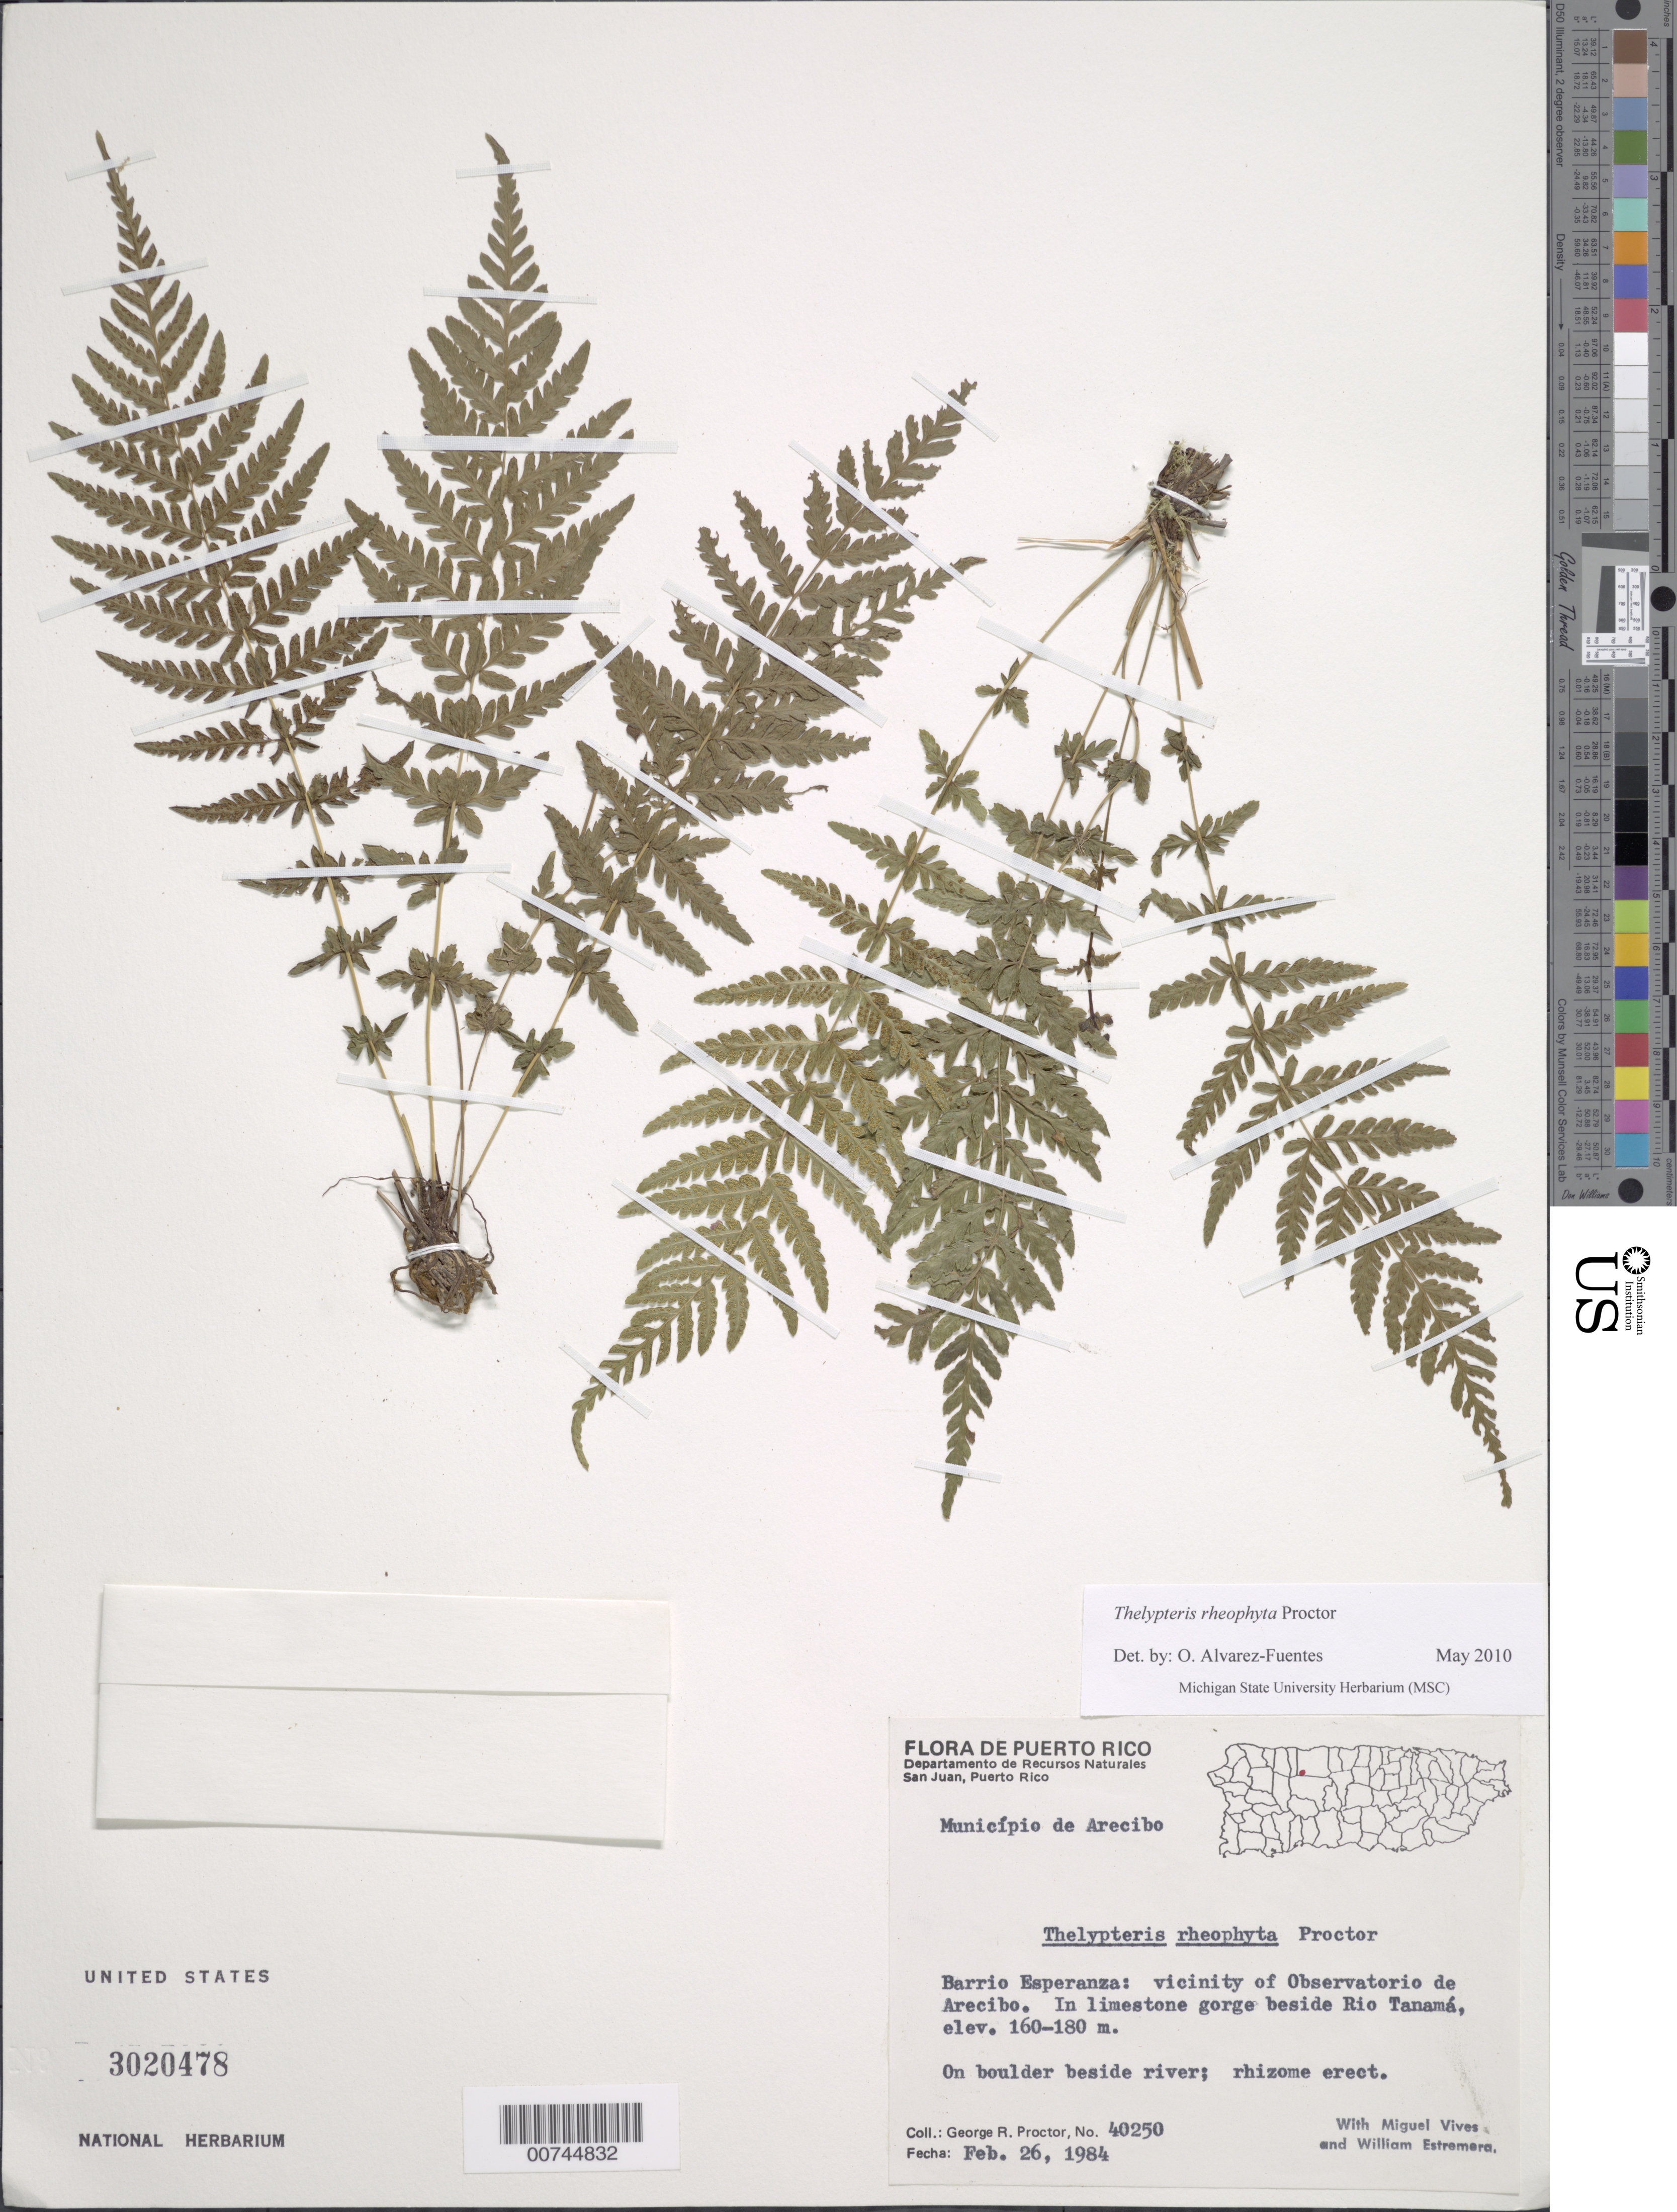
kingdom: Plantae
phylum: Tracheophyta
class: Polypodiopsida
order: Polypodiales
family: Thelypteridaceae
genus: Amauropelta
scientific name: Amauropelta rheophyta (Proctor) comb. nov., ined 2015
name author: (Proctor)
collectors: G. R. Proctor, M. Vives & W. Estremera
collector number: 40250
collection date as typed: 26 Feb 1984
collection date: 1984-02-26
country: Puerto Rico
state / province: Arecibo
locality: Barrio Esperanza: vicinity of Observatorio de Arecibo. In limestone gorge beside Río Tanamá. Municipio de Arecibo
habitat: On boulder beside river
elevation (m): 160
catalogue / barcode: US 3020478